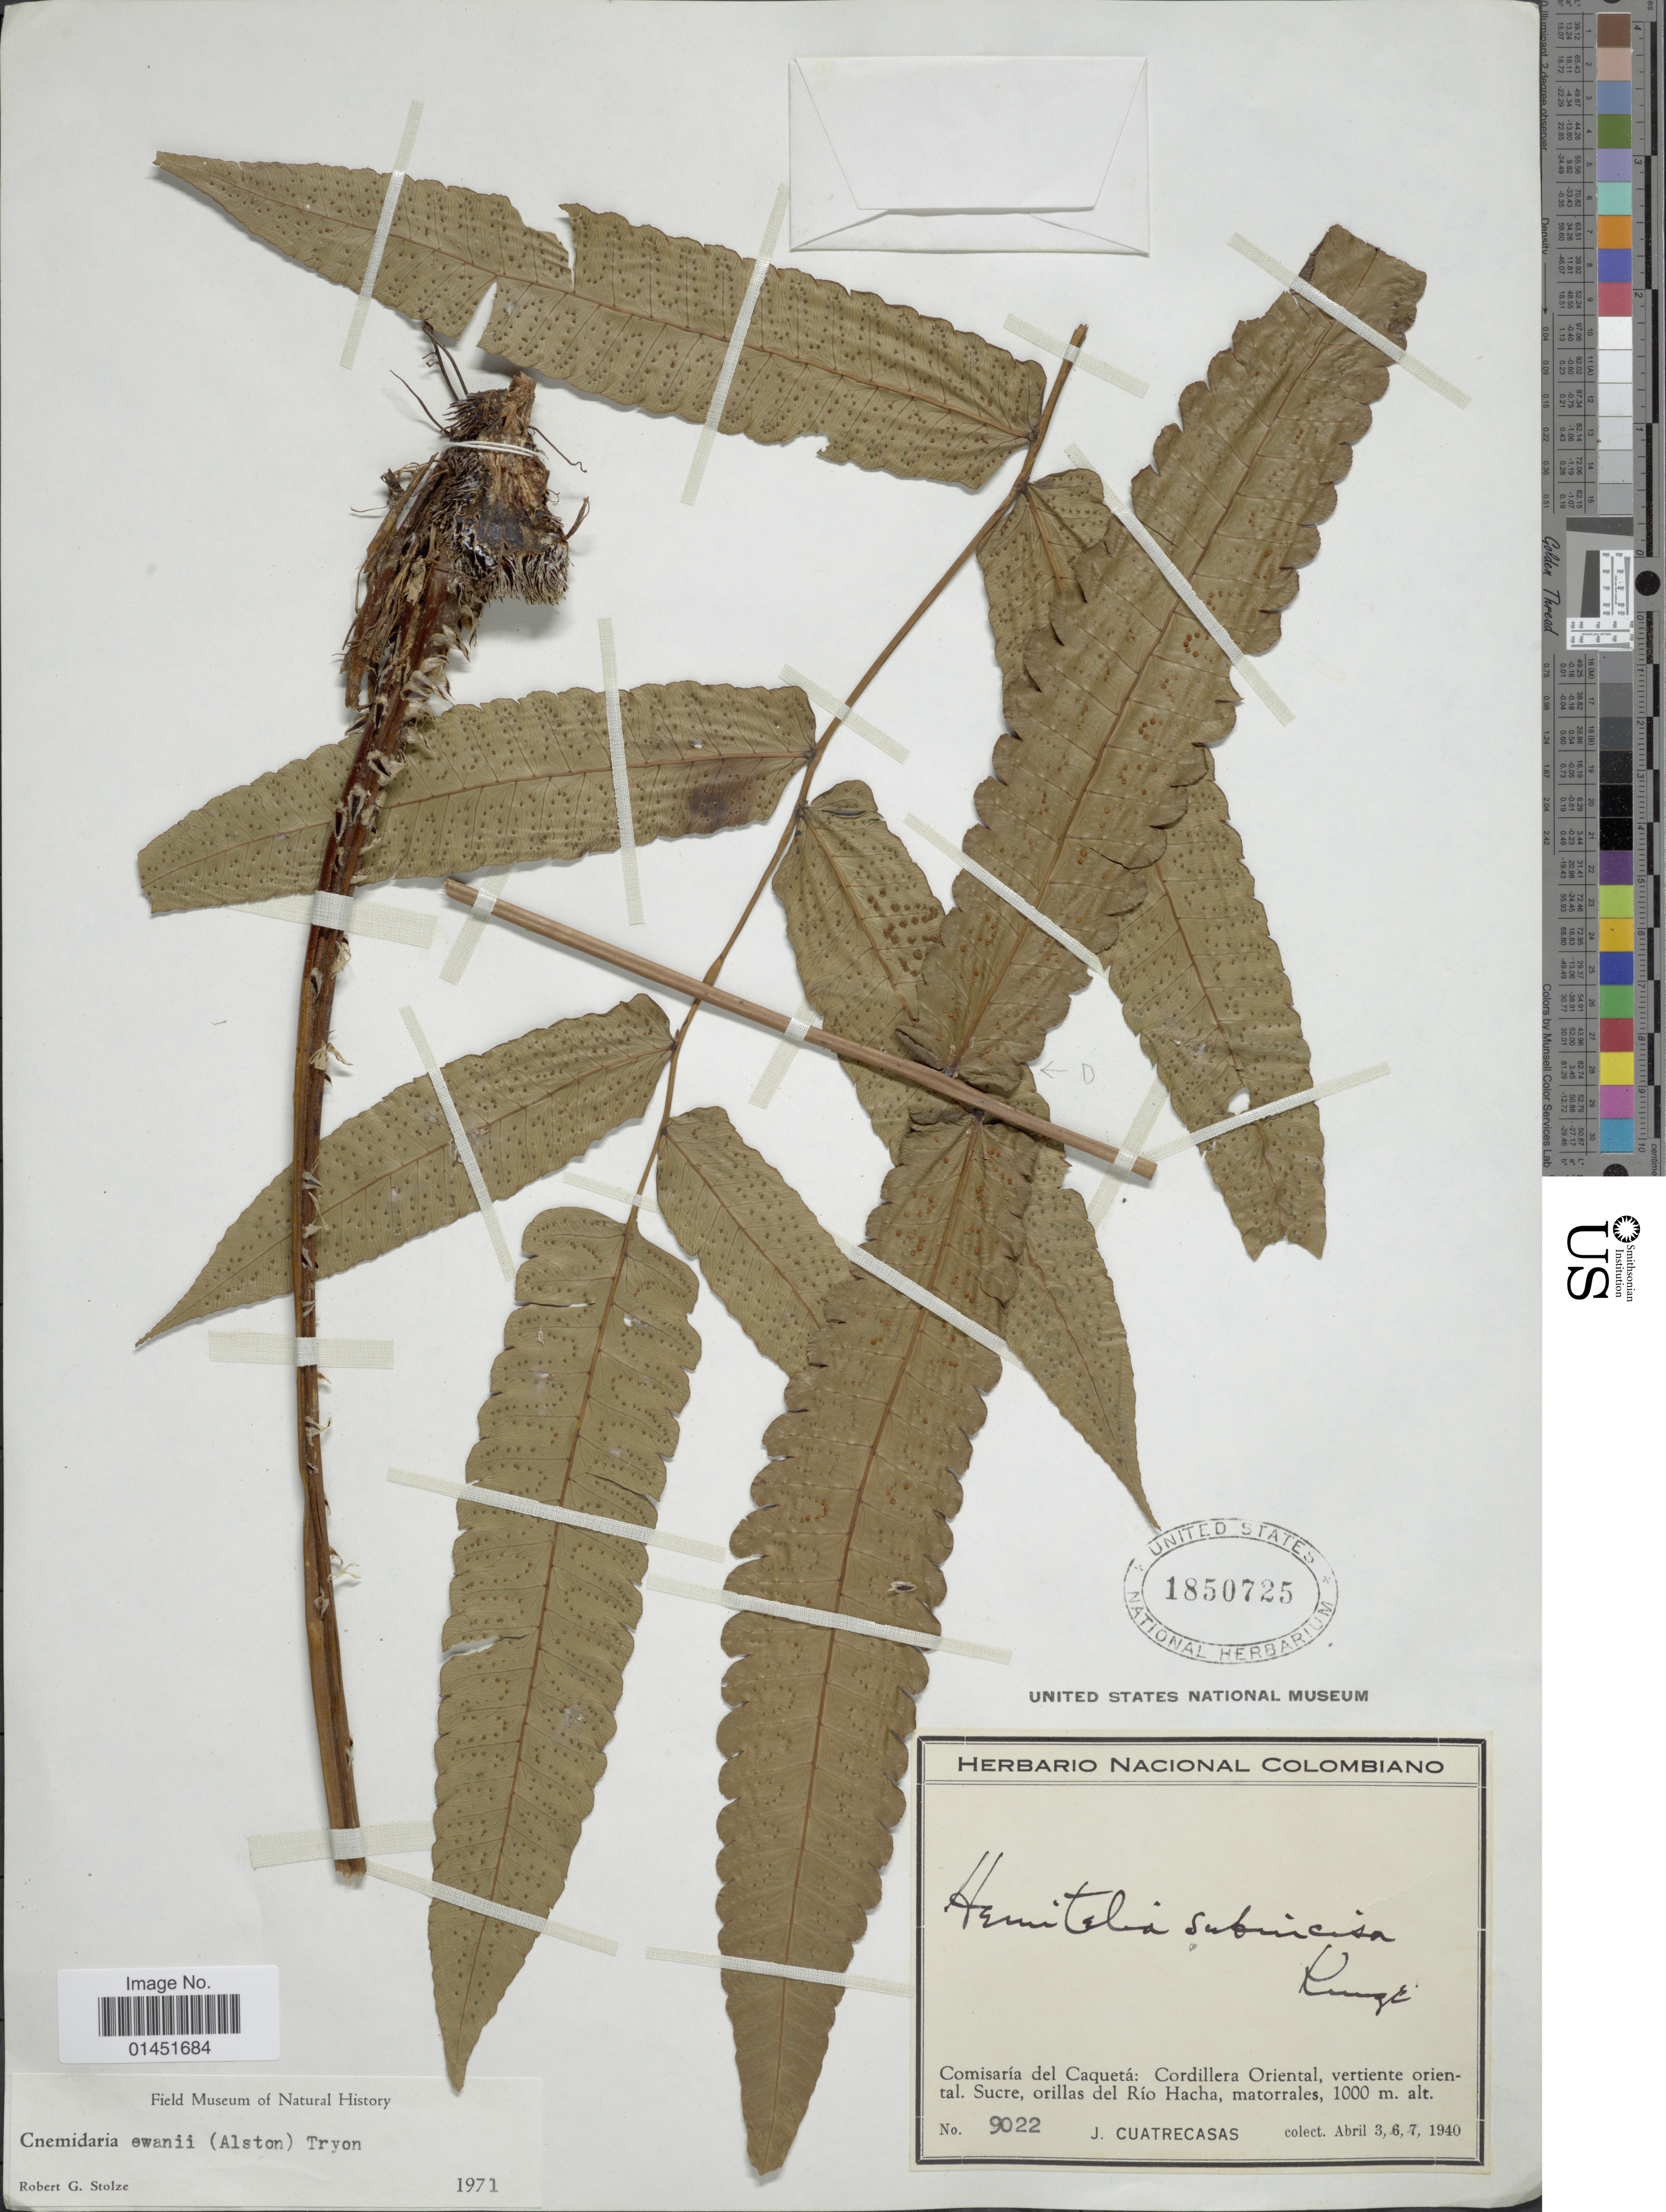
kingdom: Plantae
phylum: Tracheophyta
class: Polypodiopsida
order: Cyatheales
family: Cyatheaceae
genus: Cyathea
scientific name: Cyathea ewanii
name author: Alston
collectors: J. Cuatrecasas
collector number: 9022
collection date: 1940-04-03/1940-04-07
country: Colombia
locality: Comisaria del Caqueta: Cordillera Oriental, vertiente oriental. Sucre, ordillas del Rio Hacha, matorrales.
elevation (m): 1000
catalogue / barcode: US 1850725